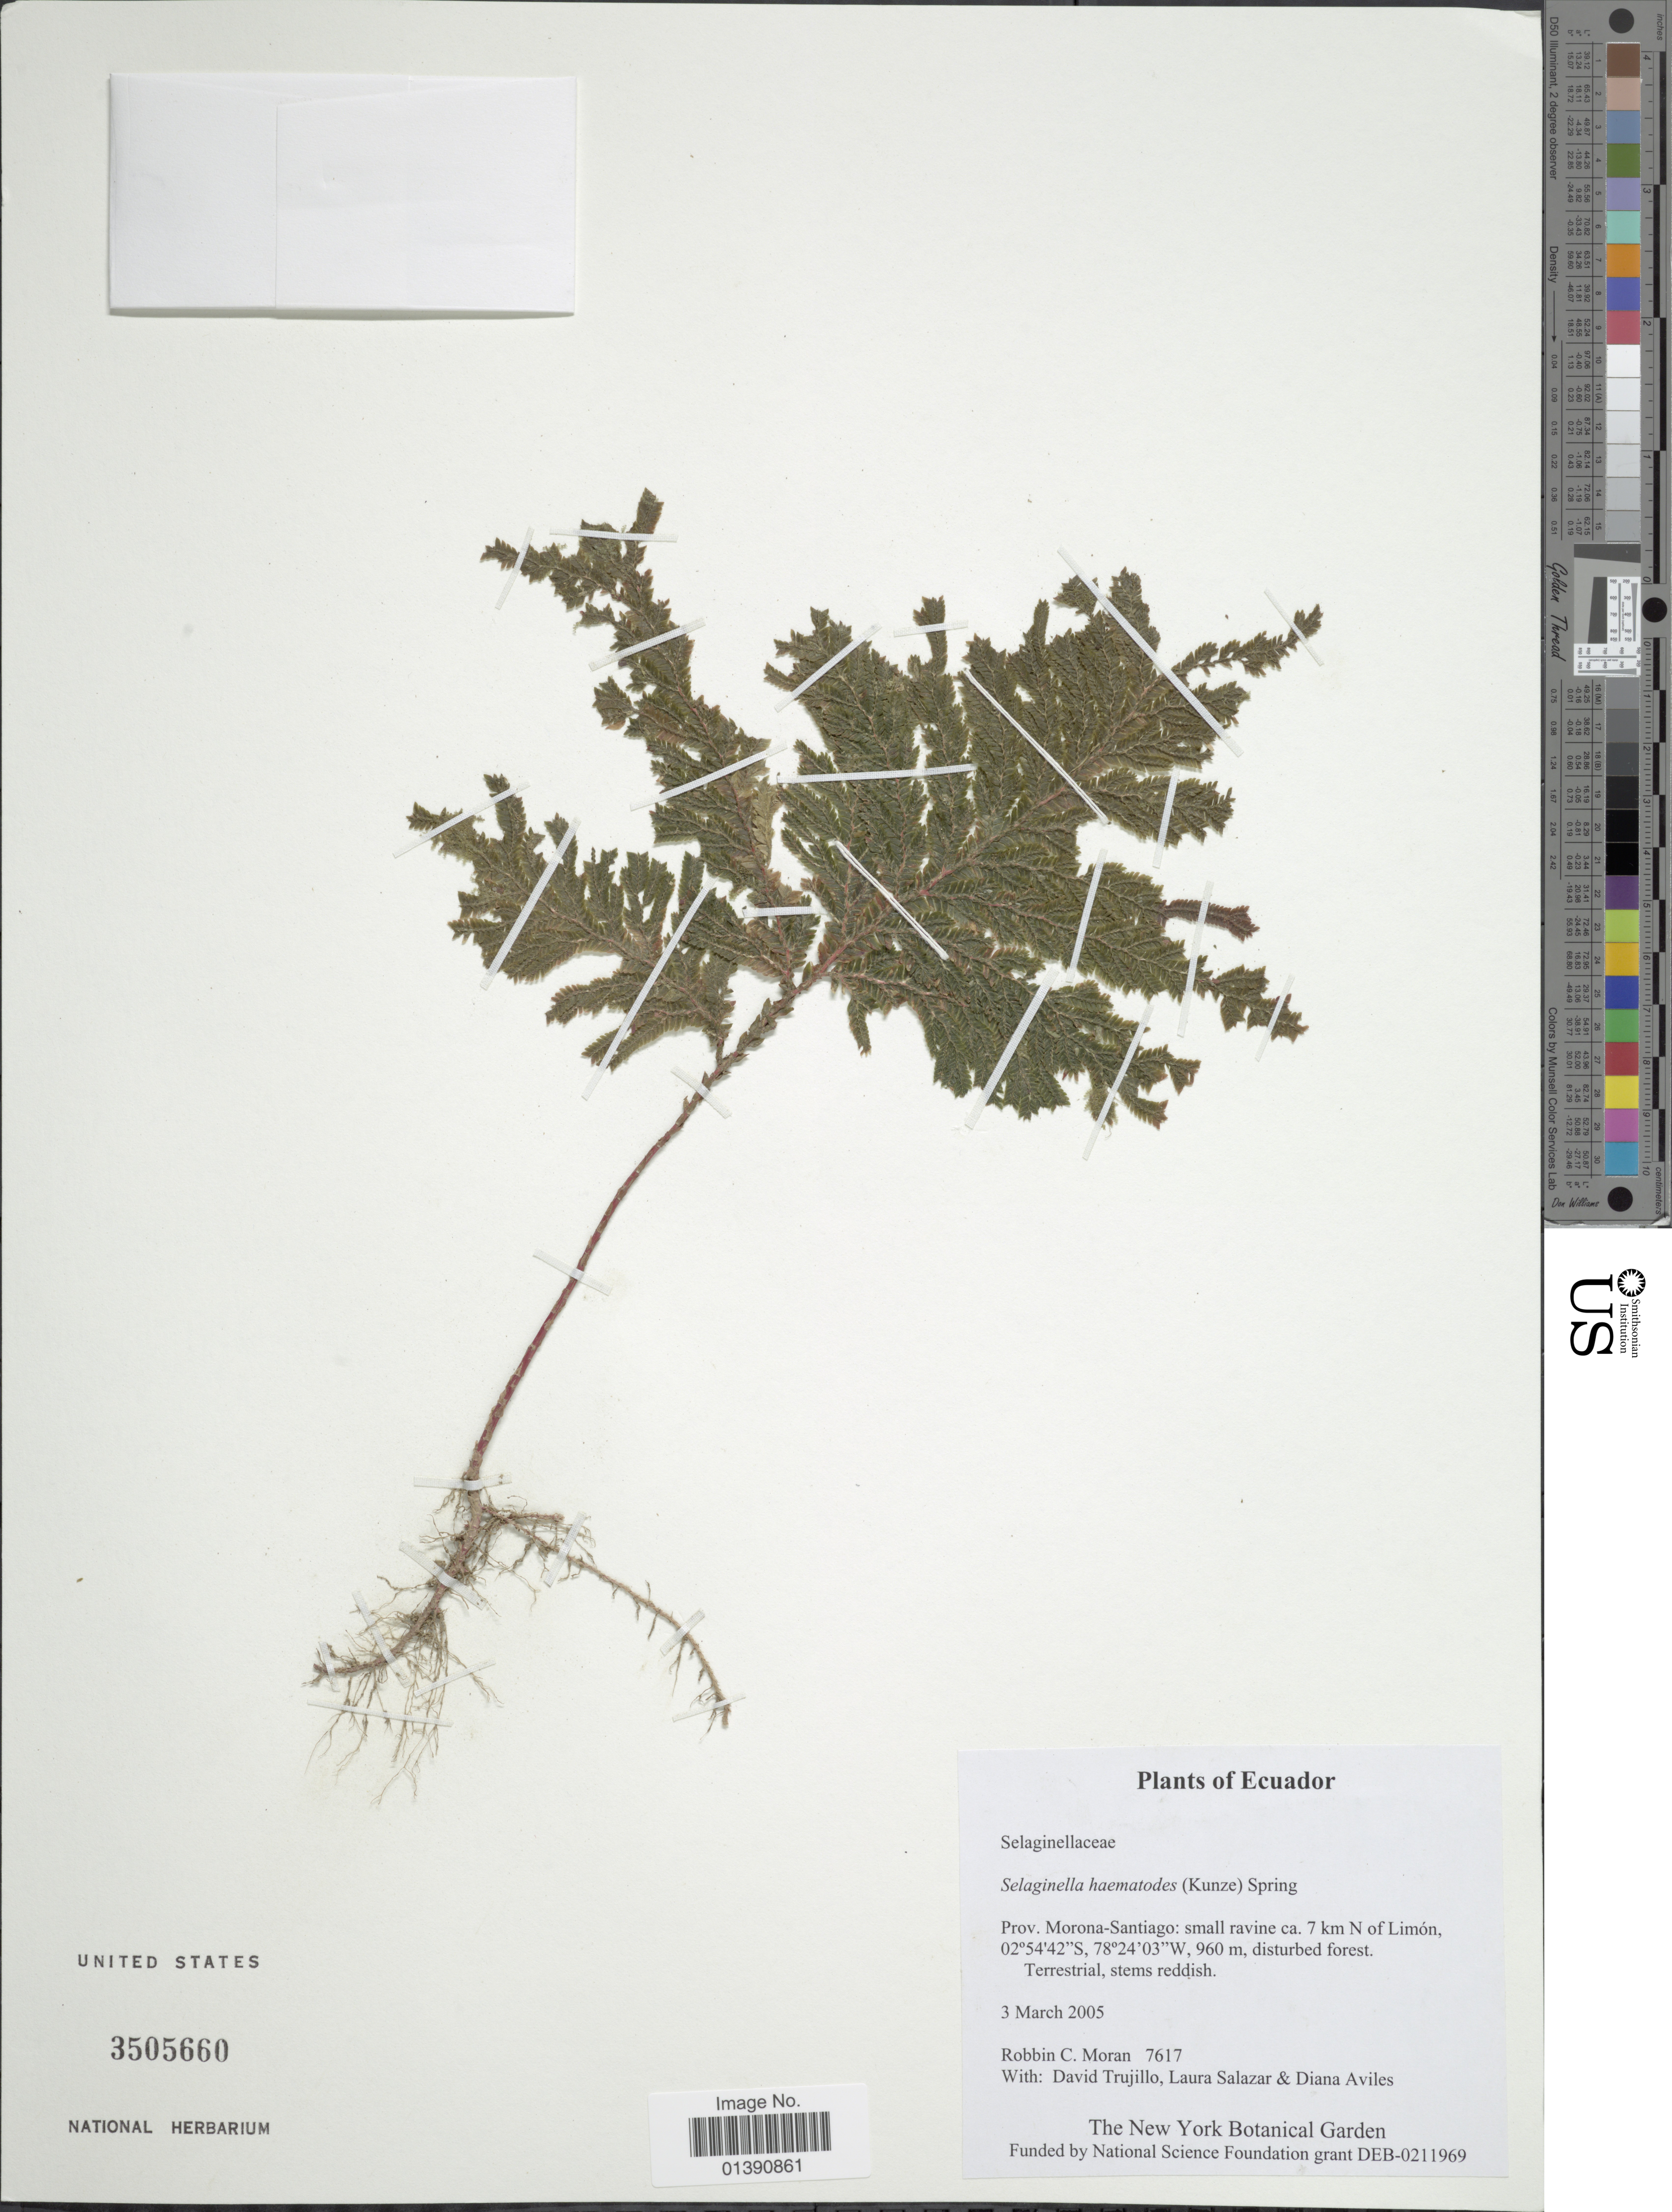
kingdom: Plantae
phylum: Tracheophyta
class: Lycopodiopsida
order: Selaginellales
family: Selaginellaceae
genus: Selaginella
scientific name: Selaginella haematodes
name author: (Kunze) Spring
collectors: R. C. Moran, D. Trujillo, L. Salazar & D. Aviles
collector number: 7617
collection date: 2005-03-03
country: Ecuador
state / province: Morona-Santiago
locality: Small ravine ca 7 km N of Limón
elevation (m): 960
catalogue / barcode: US 3505660